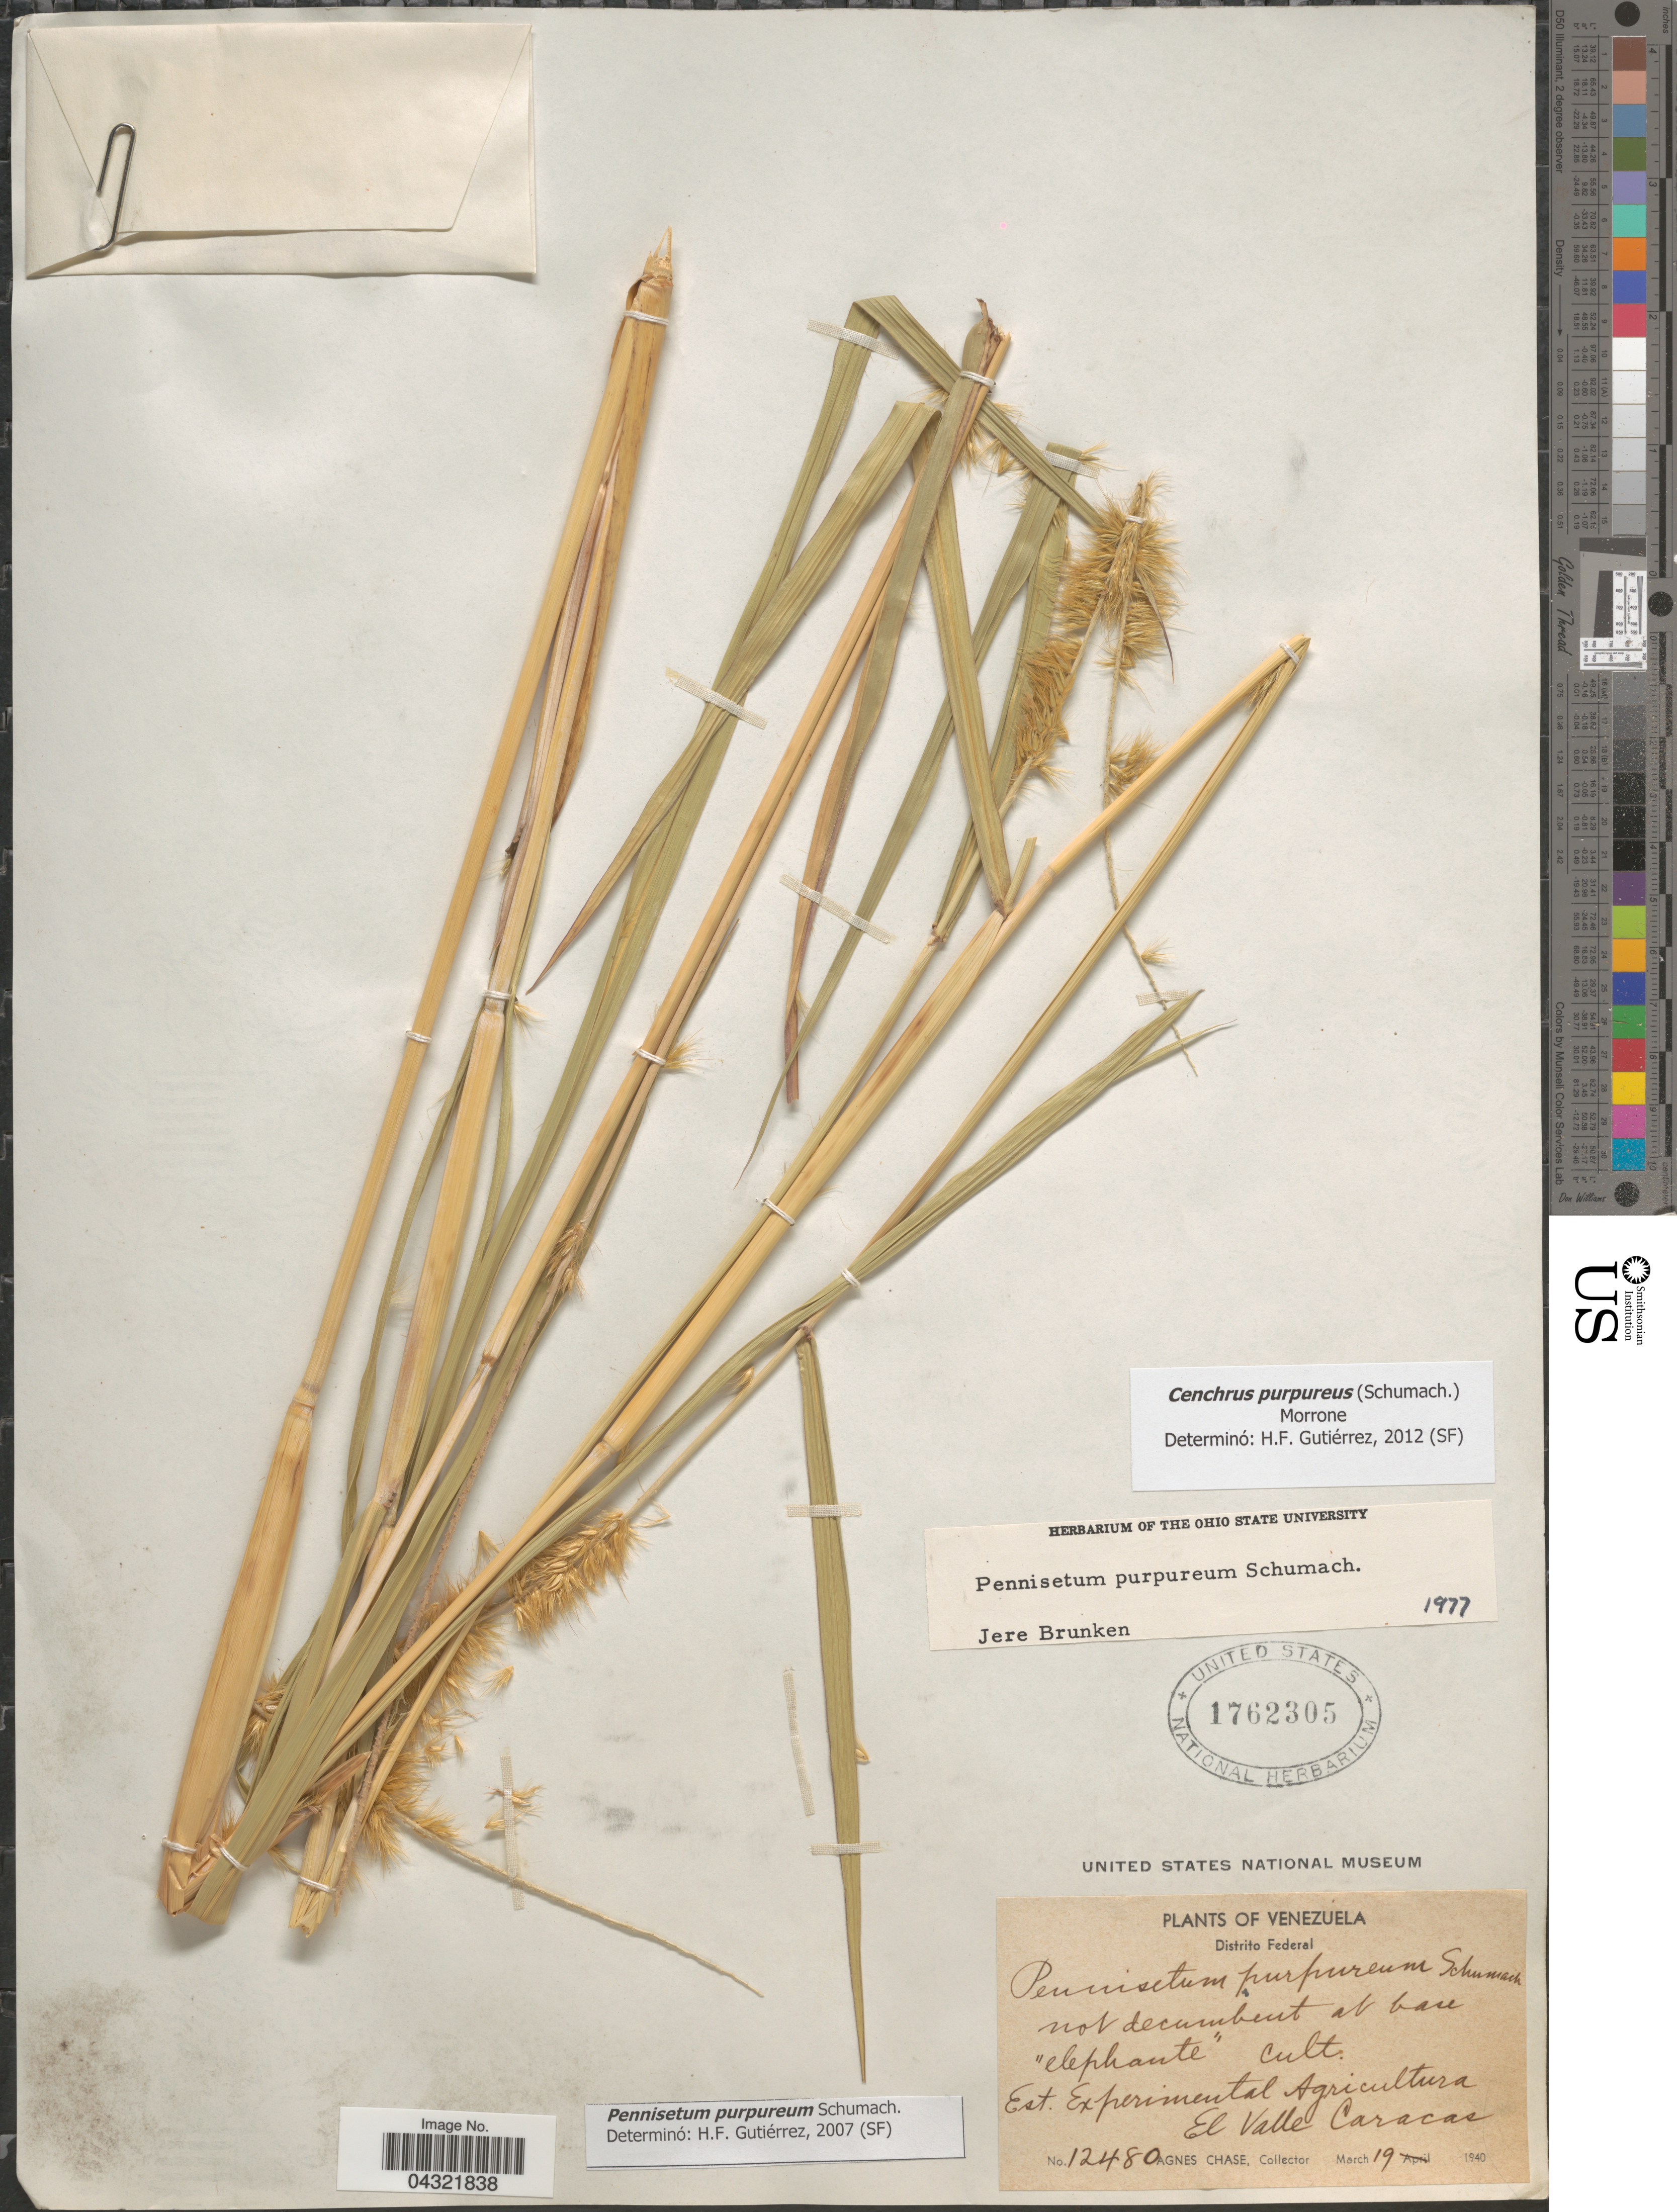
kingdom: Plantae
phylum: Tracheophyta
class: Liliopsida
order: Poales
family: Poaceae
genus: Cenchrus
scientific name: Cenchrus purpureus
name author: (Schumach.) Morrone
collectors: A. Chase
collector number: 12480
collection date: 1940-03-19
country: Venezuela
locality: Distrito Federal. Cult. Est. Experimental Agricultura El Valle Caracas.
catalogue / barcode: US 1762305